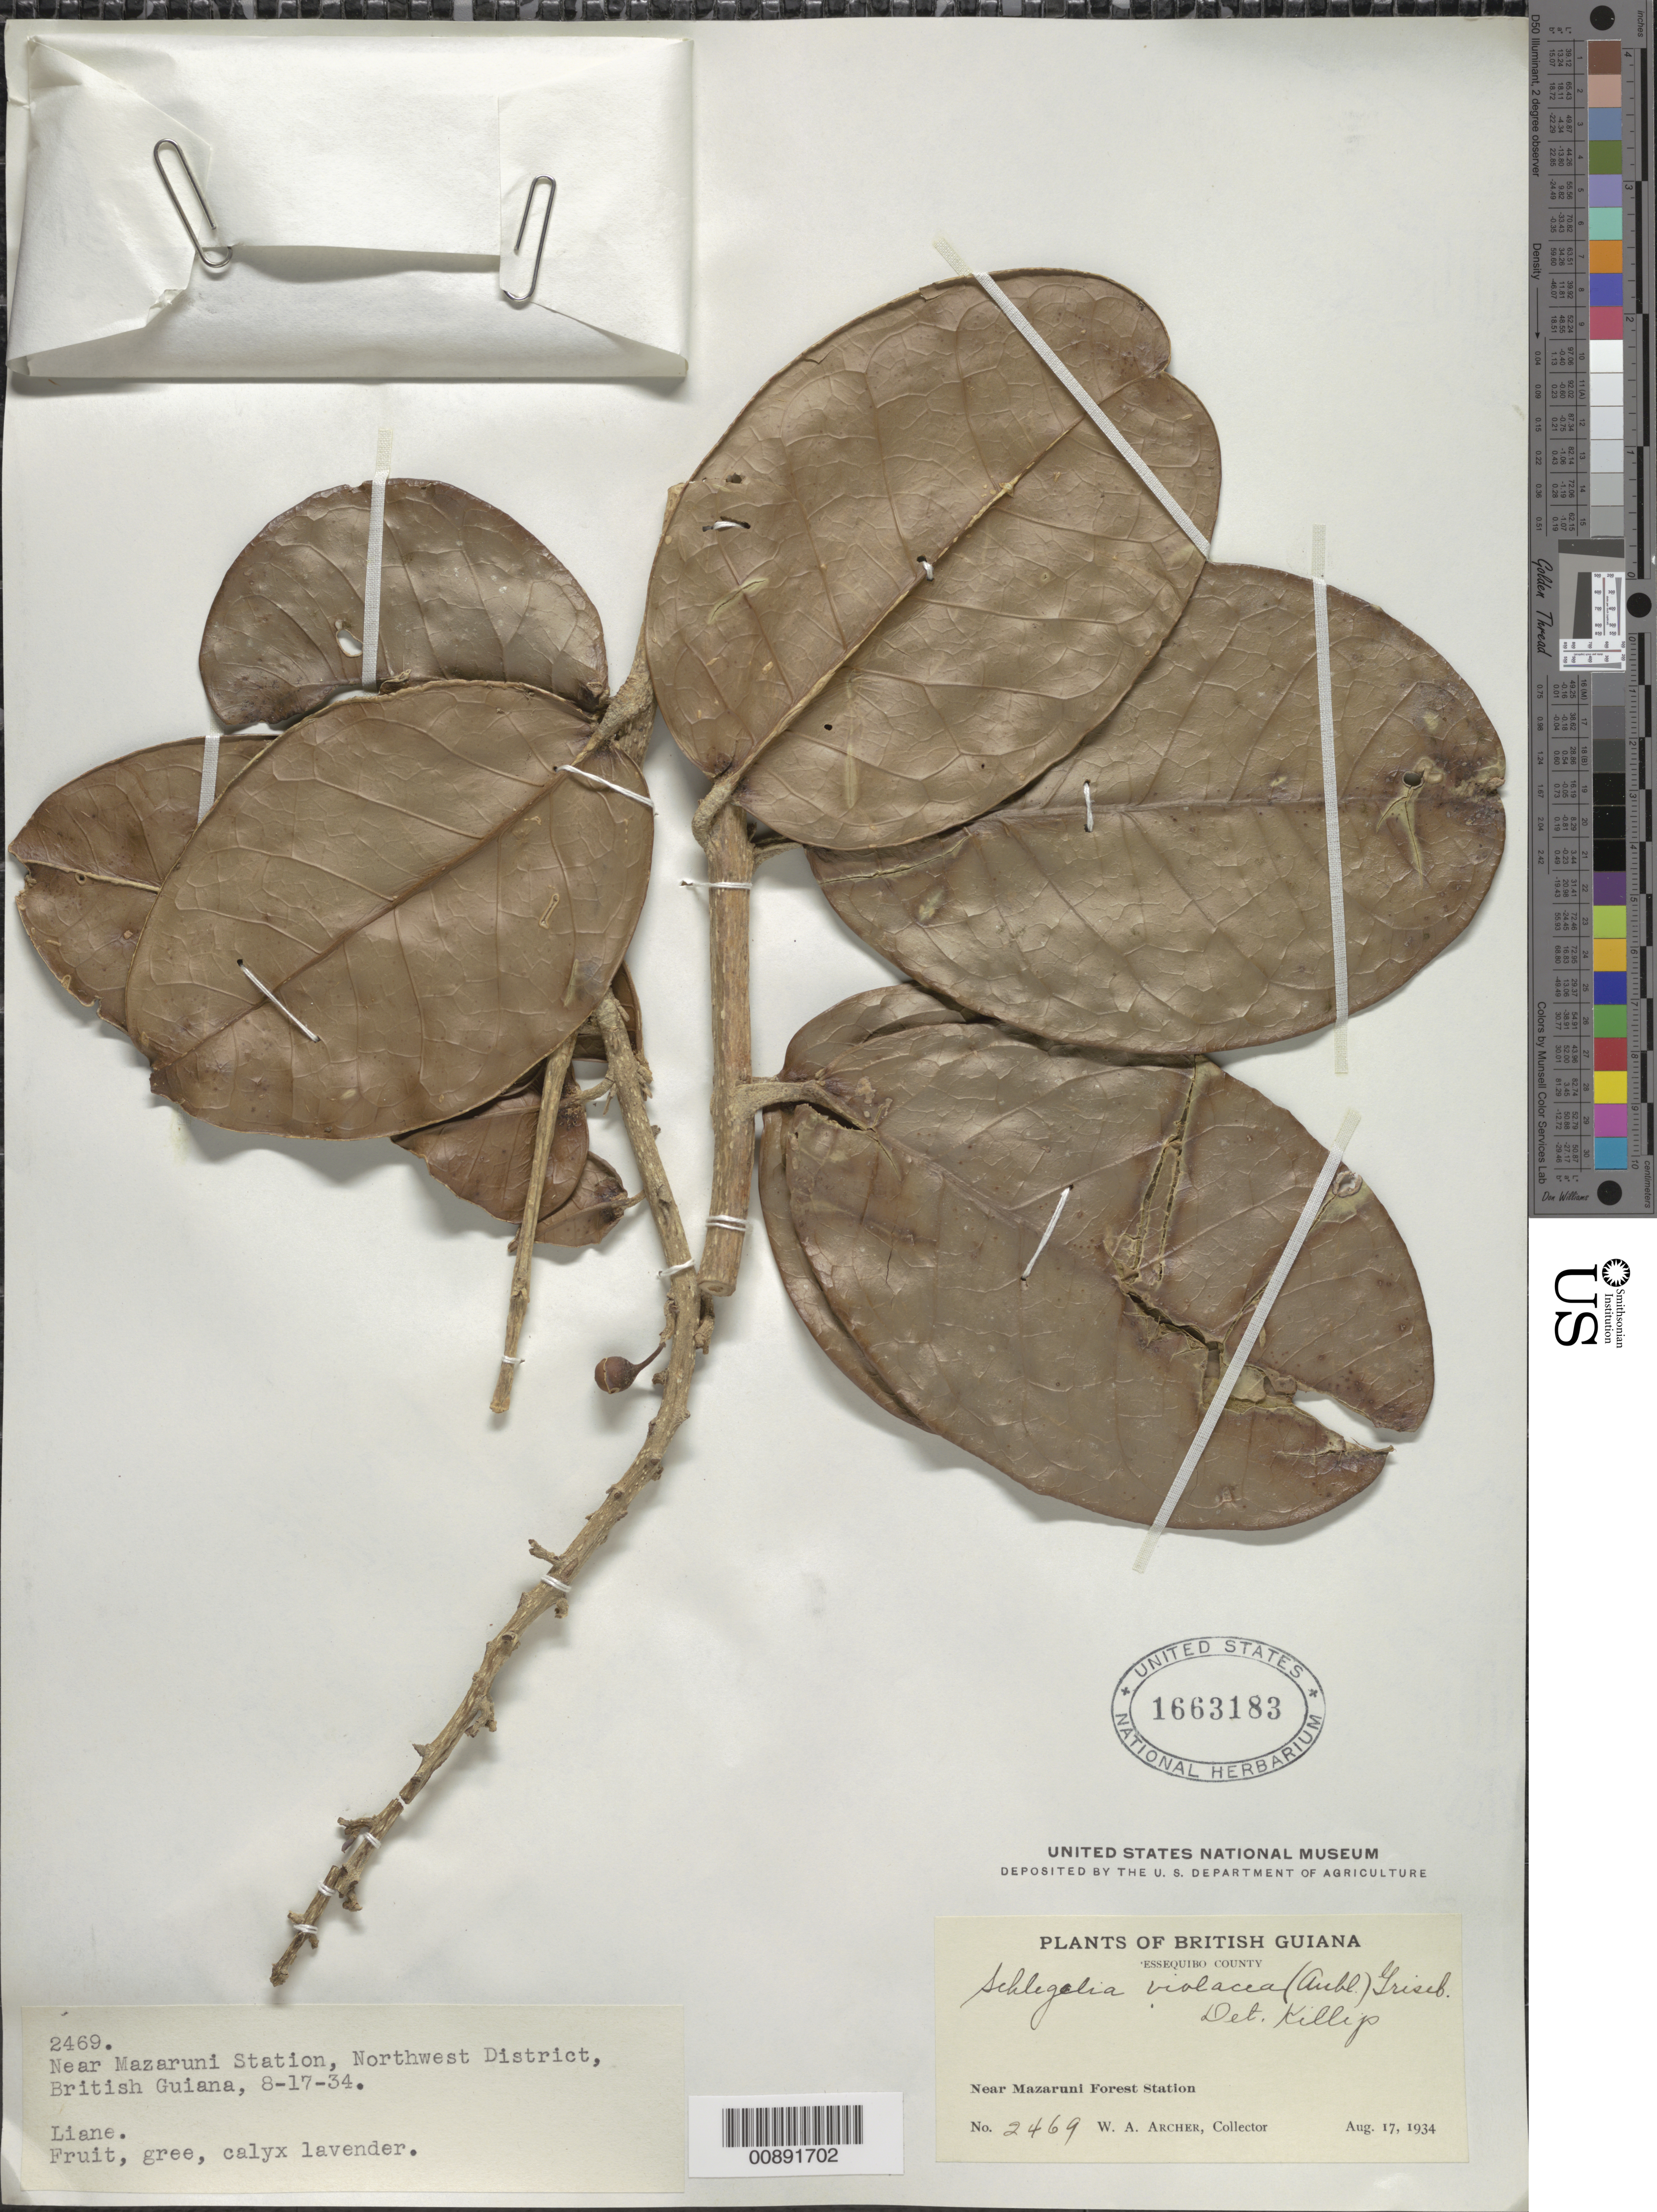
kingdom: Plantae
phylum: Tracheophyta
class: Magnoliopsida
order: Lamiales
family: Schlegeliaceae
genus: Schlegelia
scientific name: Schlegelia violacea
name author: (Aubl.) Griseb.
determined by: Killip, Ellsworth P.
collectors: W. A. Archer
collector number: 2469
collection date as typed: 17-Aug-34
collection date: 1934-08-17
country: Guyana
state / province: Cuyuni-Mazaruni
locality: Mazaruni Station, NW District [?]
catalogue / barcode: US 1663183